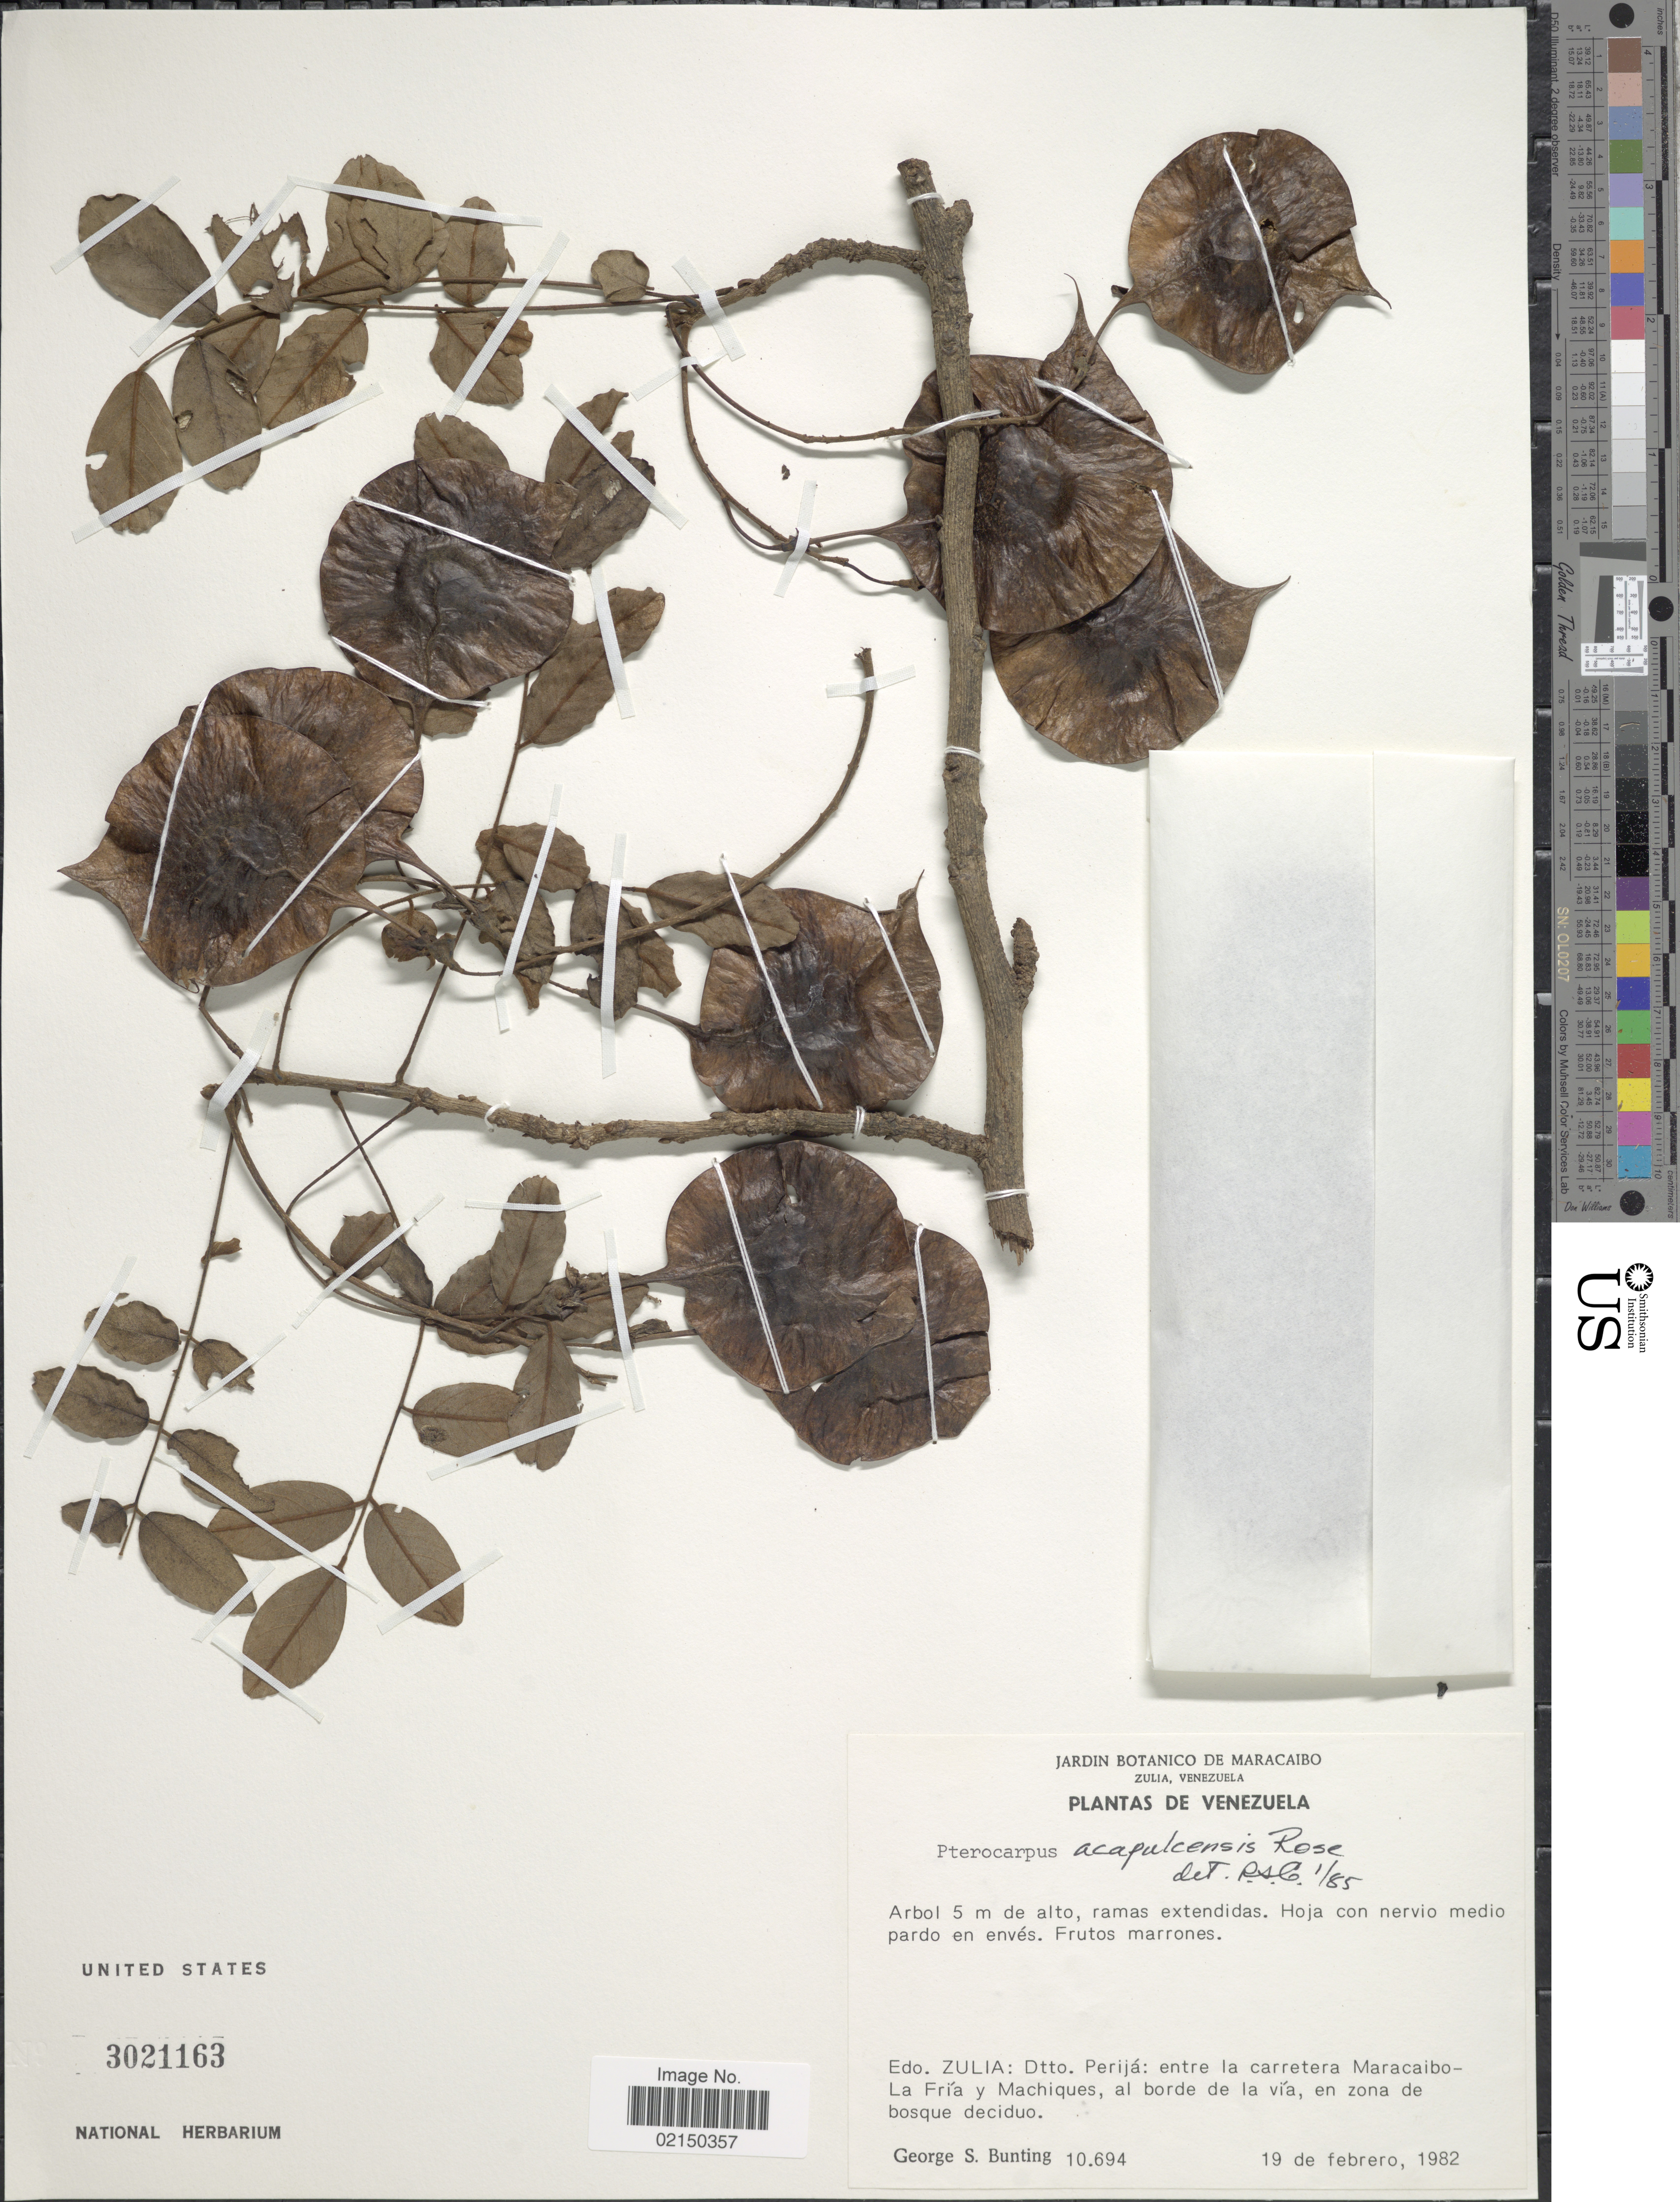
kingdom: Plantae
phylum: Tracheophyta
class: Magnoliopsida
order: Fabales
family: Fabaceae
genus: Pterocarpus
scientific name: Pterocarpus acapulcensis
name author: Rose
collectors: G. S. Bunting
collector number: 10694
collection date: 1982-02-19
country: Venezuela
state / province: Zulia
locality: Dtto. Perija: entra la carretera Maracibo-La Fria y Machiques, al borde de la via, en zona de bosque deciduo.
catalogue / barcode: US 3021163